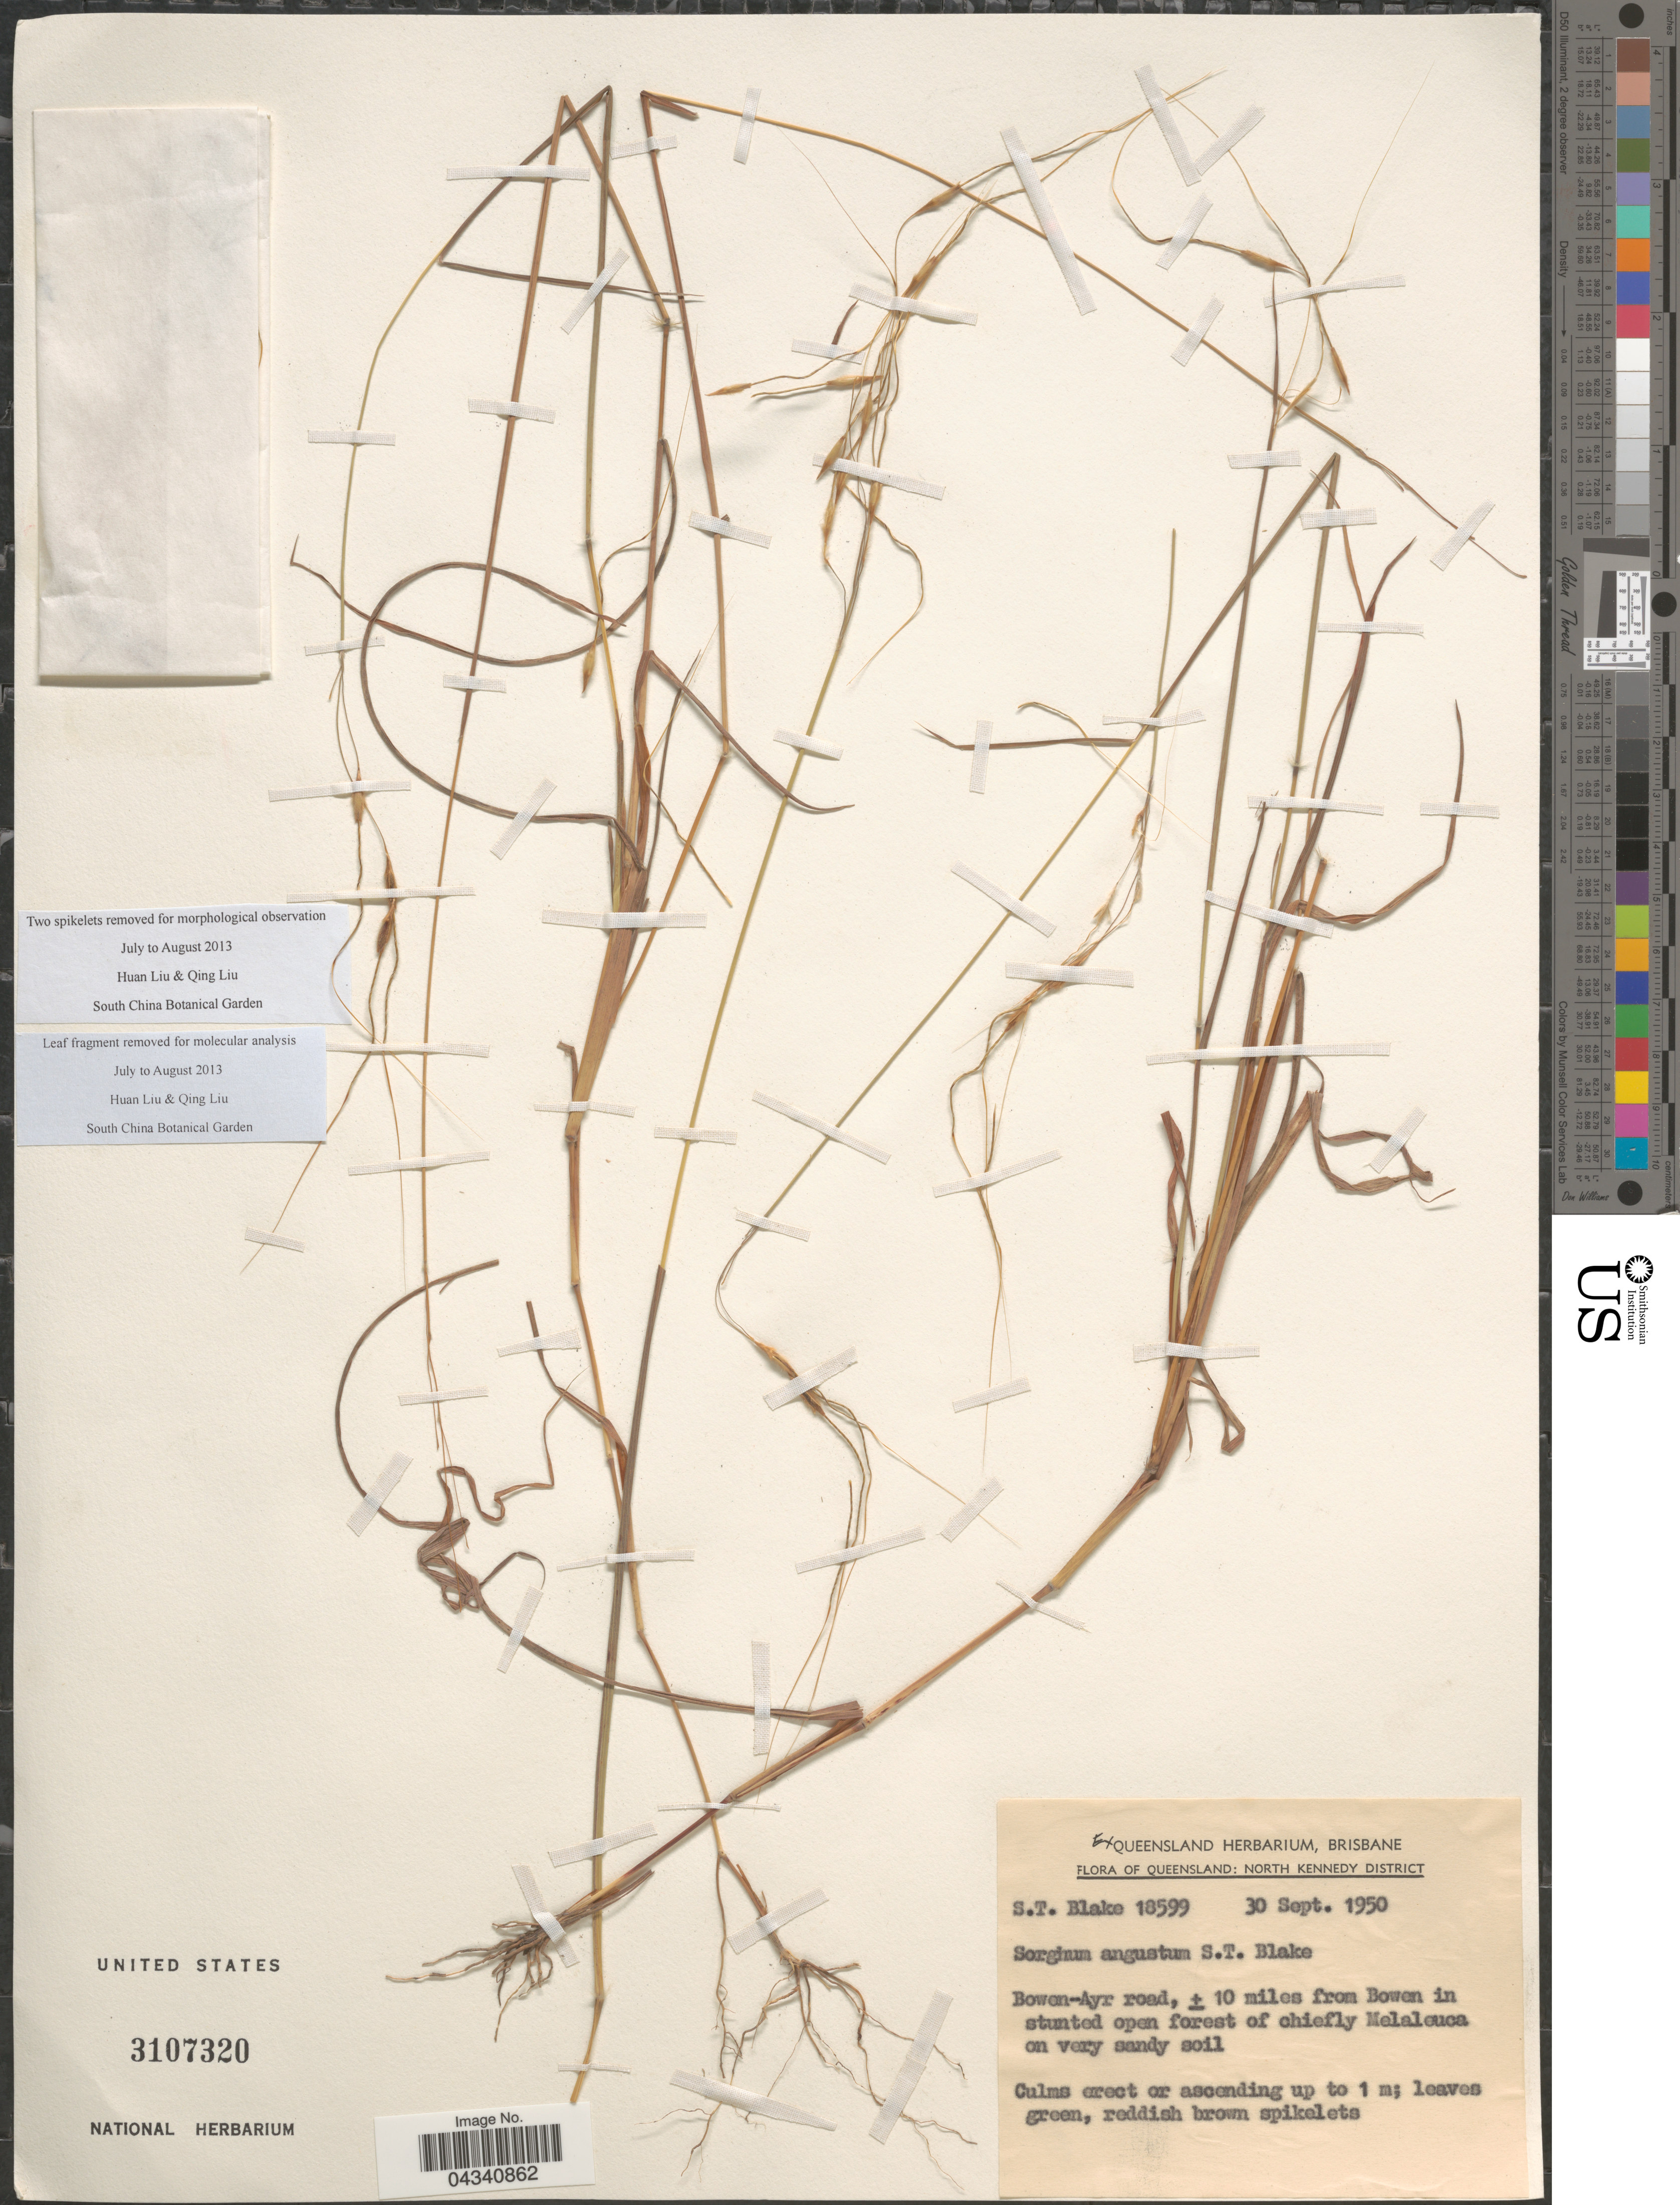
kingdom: Plantae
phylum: Tracheophyta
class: Liliopsida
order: Poales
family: Poaceae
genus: Sorghum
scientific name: Sorghum angustum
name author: S.T. Blake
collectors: S. T. Blake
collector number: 18599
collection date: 1950-09-30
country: Australia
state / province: Queensland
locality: North Kennedy District. Bowen-Ayr road, ± 10 miles from Bowen in stunted open forest of chiefly Melaleuca on very sandy soil.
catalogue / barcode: US 3107320